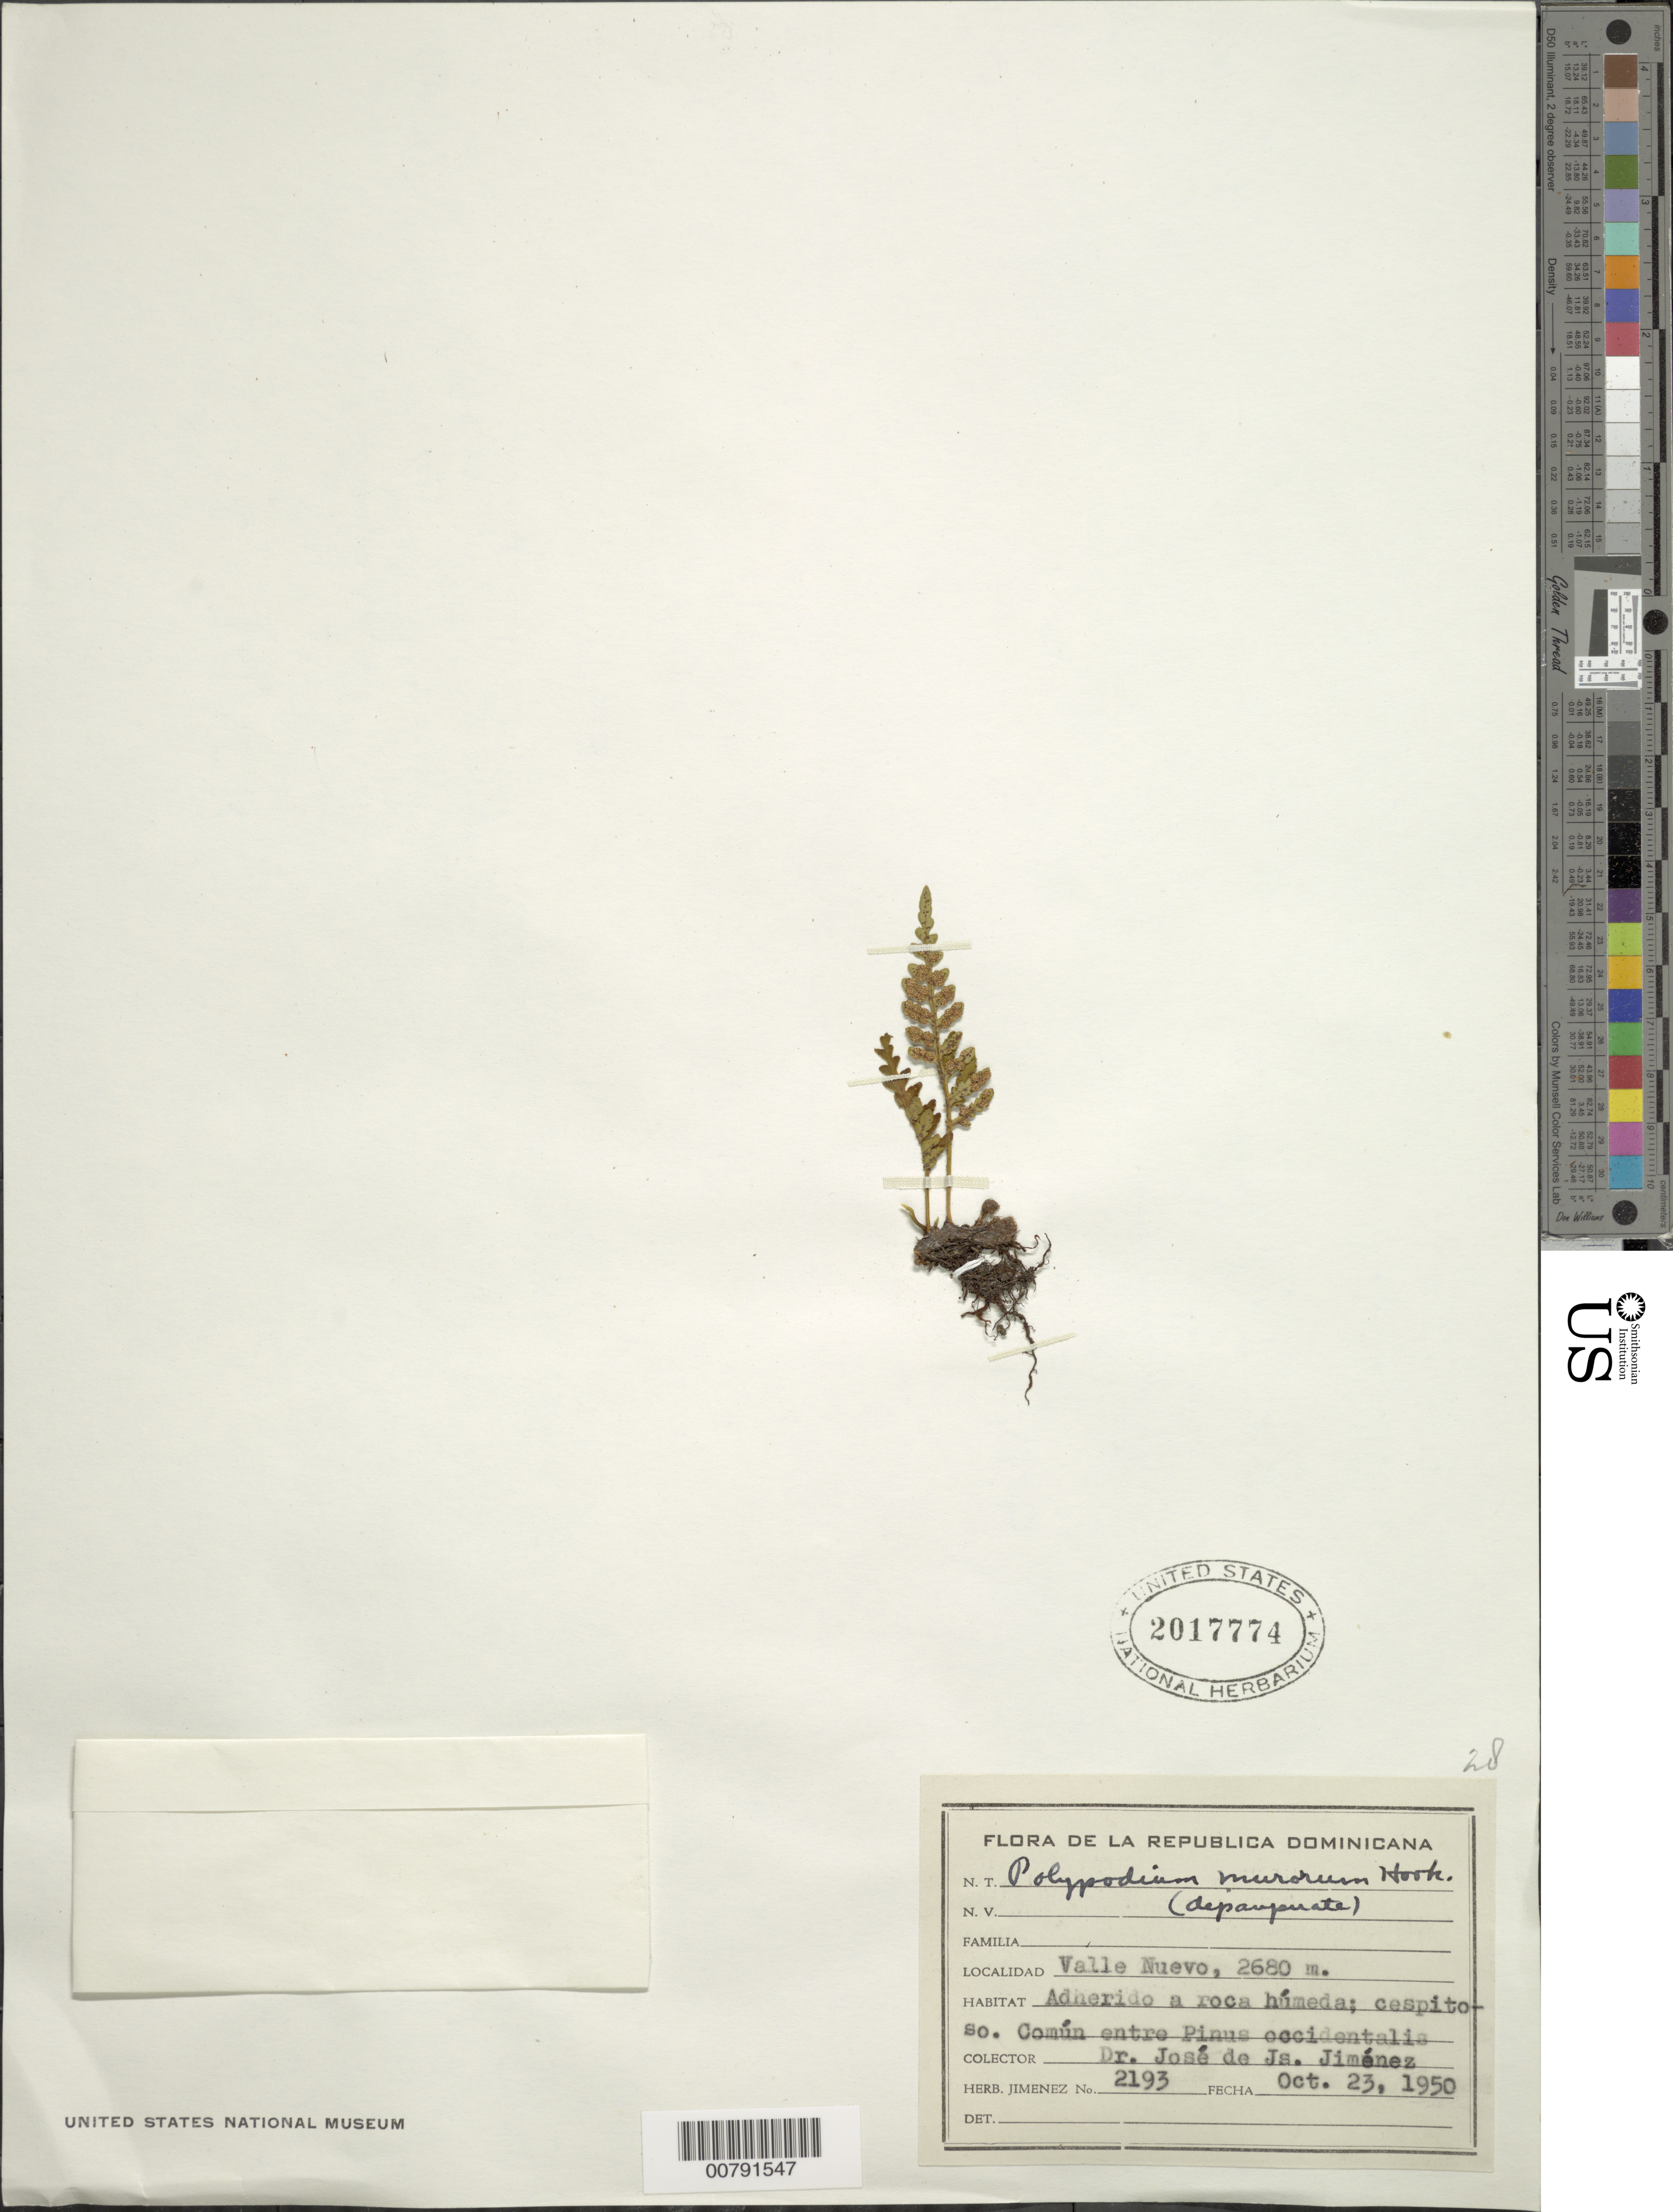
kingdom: Plantae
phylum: Tracheophyta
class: Polypodiopsida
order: Polypodiales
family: Polypodiaceae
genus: Pleopeltis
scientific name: Pleopeltis murorum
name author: (Hook.) A.R. Sm. & Tejero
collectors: J. J. Jiménez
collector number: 2193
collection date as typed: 23 Oct 1950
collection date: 1950-10-23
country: Dominican Republic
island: Hispaniola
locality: Valle Nuevo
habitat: Adherido a roca húmeda, entre Pinus occidentalis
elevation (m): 2680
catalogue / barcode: US 2017774